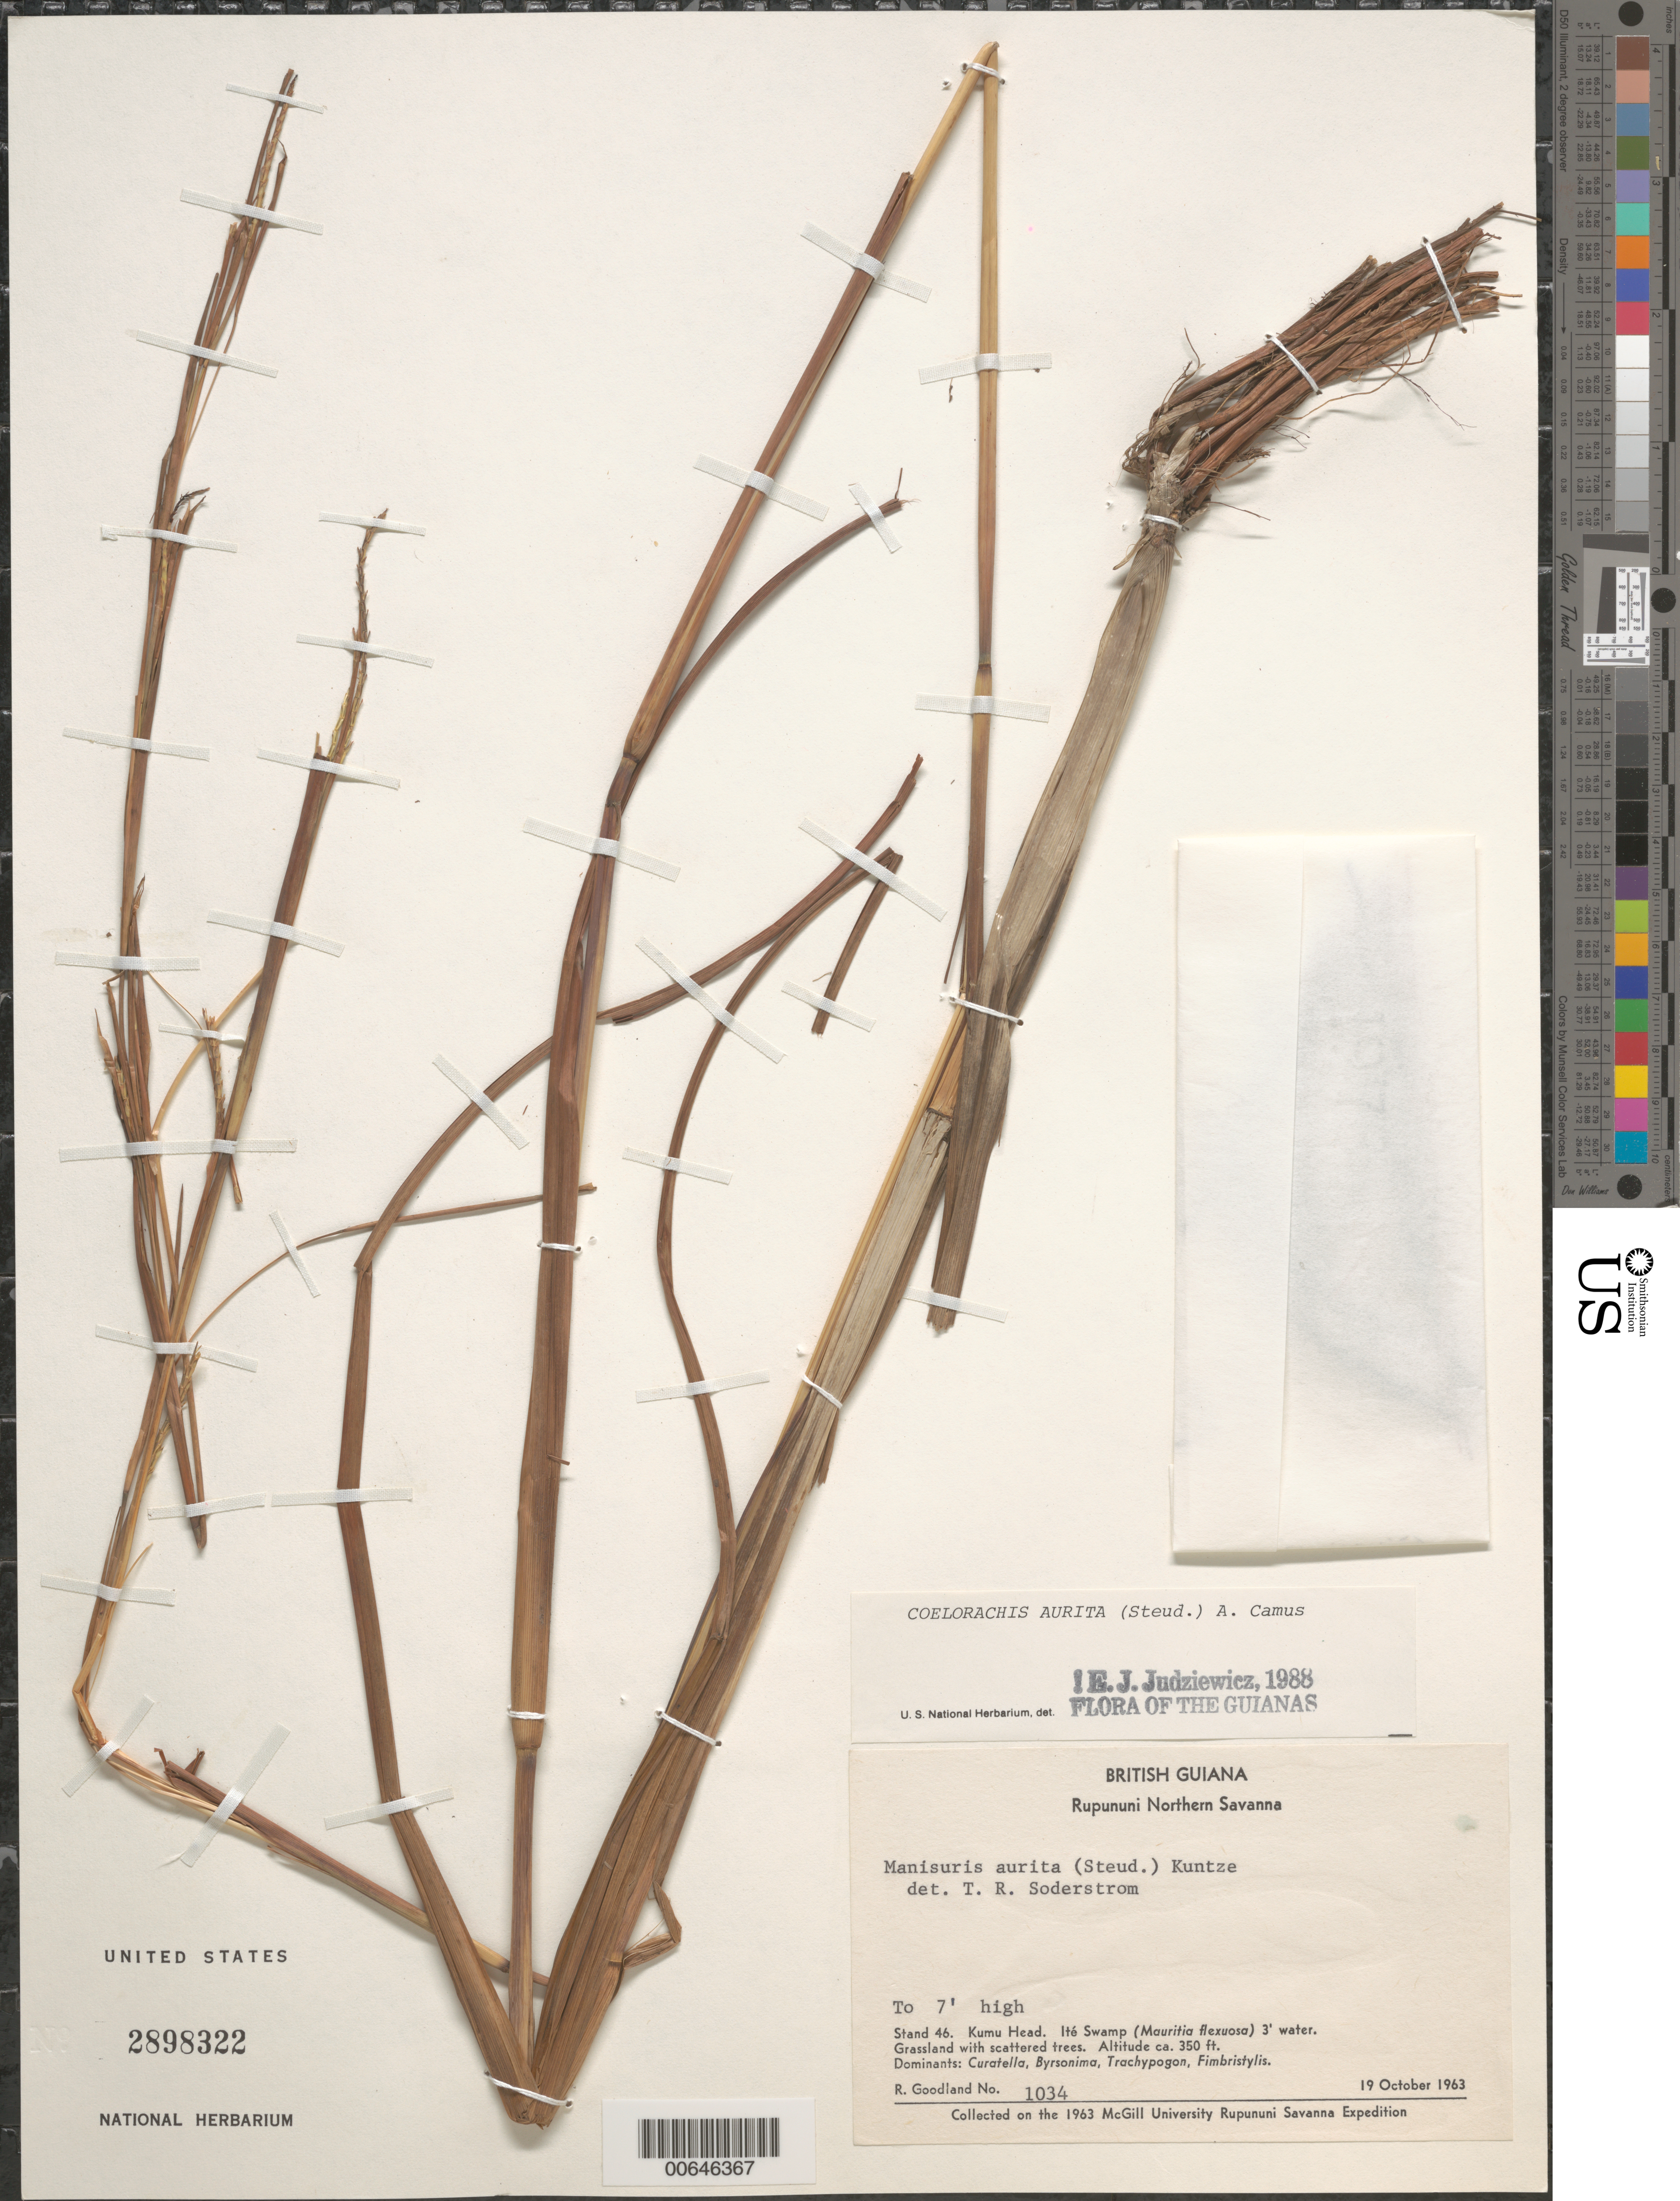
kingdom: Plantae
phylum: Tracheophyta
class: Liliopsida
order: Poales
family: Poaceae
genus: Mnesithea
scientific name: Mnesithea aurita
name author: (Steud.) de Koning & Sosef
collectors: R. Goodland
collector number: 1034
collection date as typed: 19-Oct-63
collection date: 1963-10-19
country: Guyana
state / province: U. Takutu-U. Essequibo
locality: Rupununi Northern Savanna, Kumu Head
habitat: Ité Swamp (Mauritia flexuosa) 3' water. Grassland with scattered trees. Dominants: Curatella, Byrsonima, Trachypogon & Fimbristylis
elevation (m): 107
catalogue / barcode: US 2898322